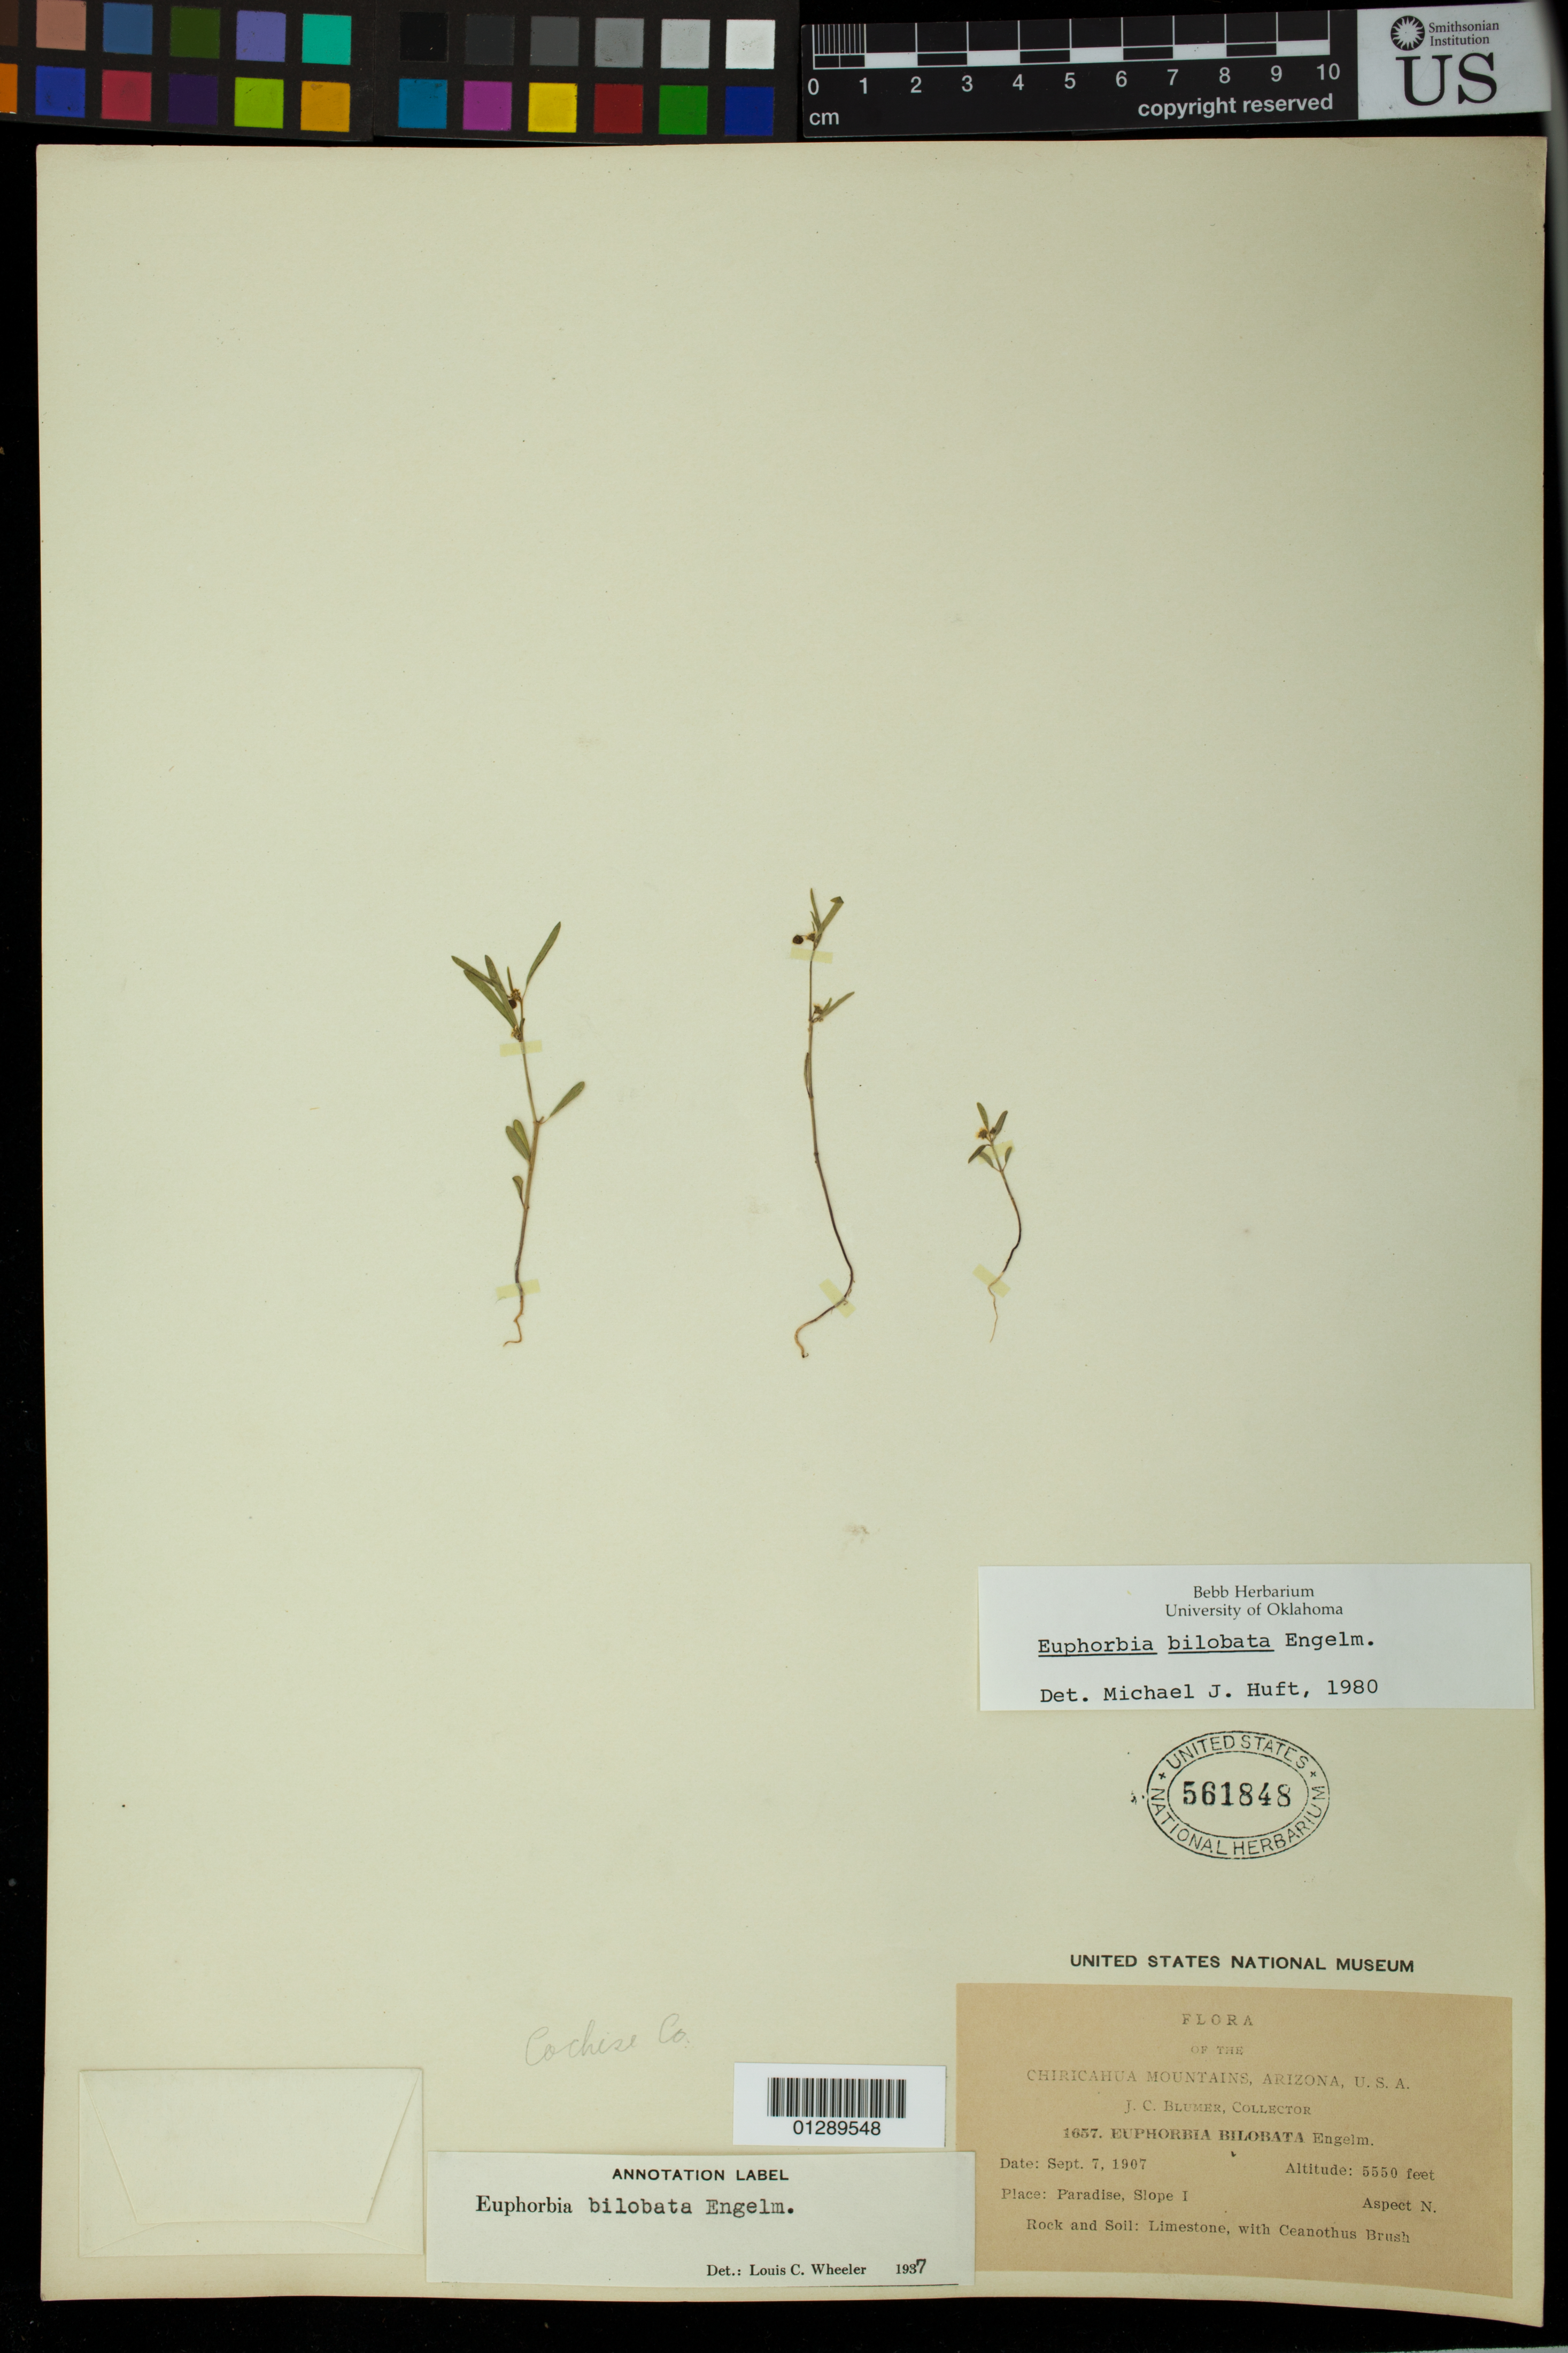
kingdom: Plantae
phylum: Tracheophyta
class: Magnoliopsida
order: Malpighiales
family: Euphorbiaceae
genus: Euphorbia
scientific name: Euphorbia bilobata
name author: Engelm. in Emory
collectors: J. C. Blumer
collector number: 1657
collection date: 1907-09-07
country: United States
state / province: Arizona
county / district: Cochise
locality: Chiricahua Mountains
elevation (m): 1692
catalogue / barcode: US 561848